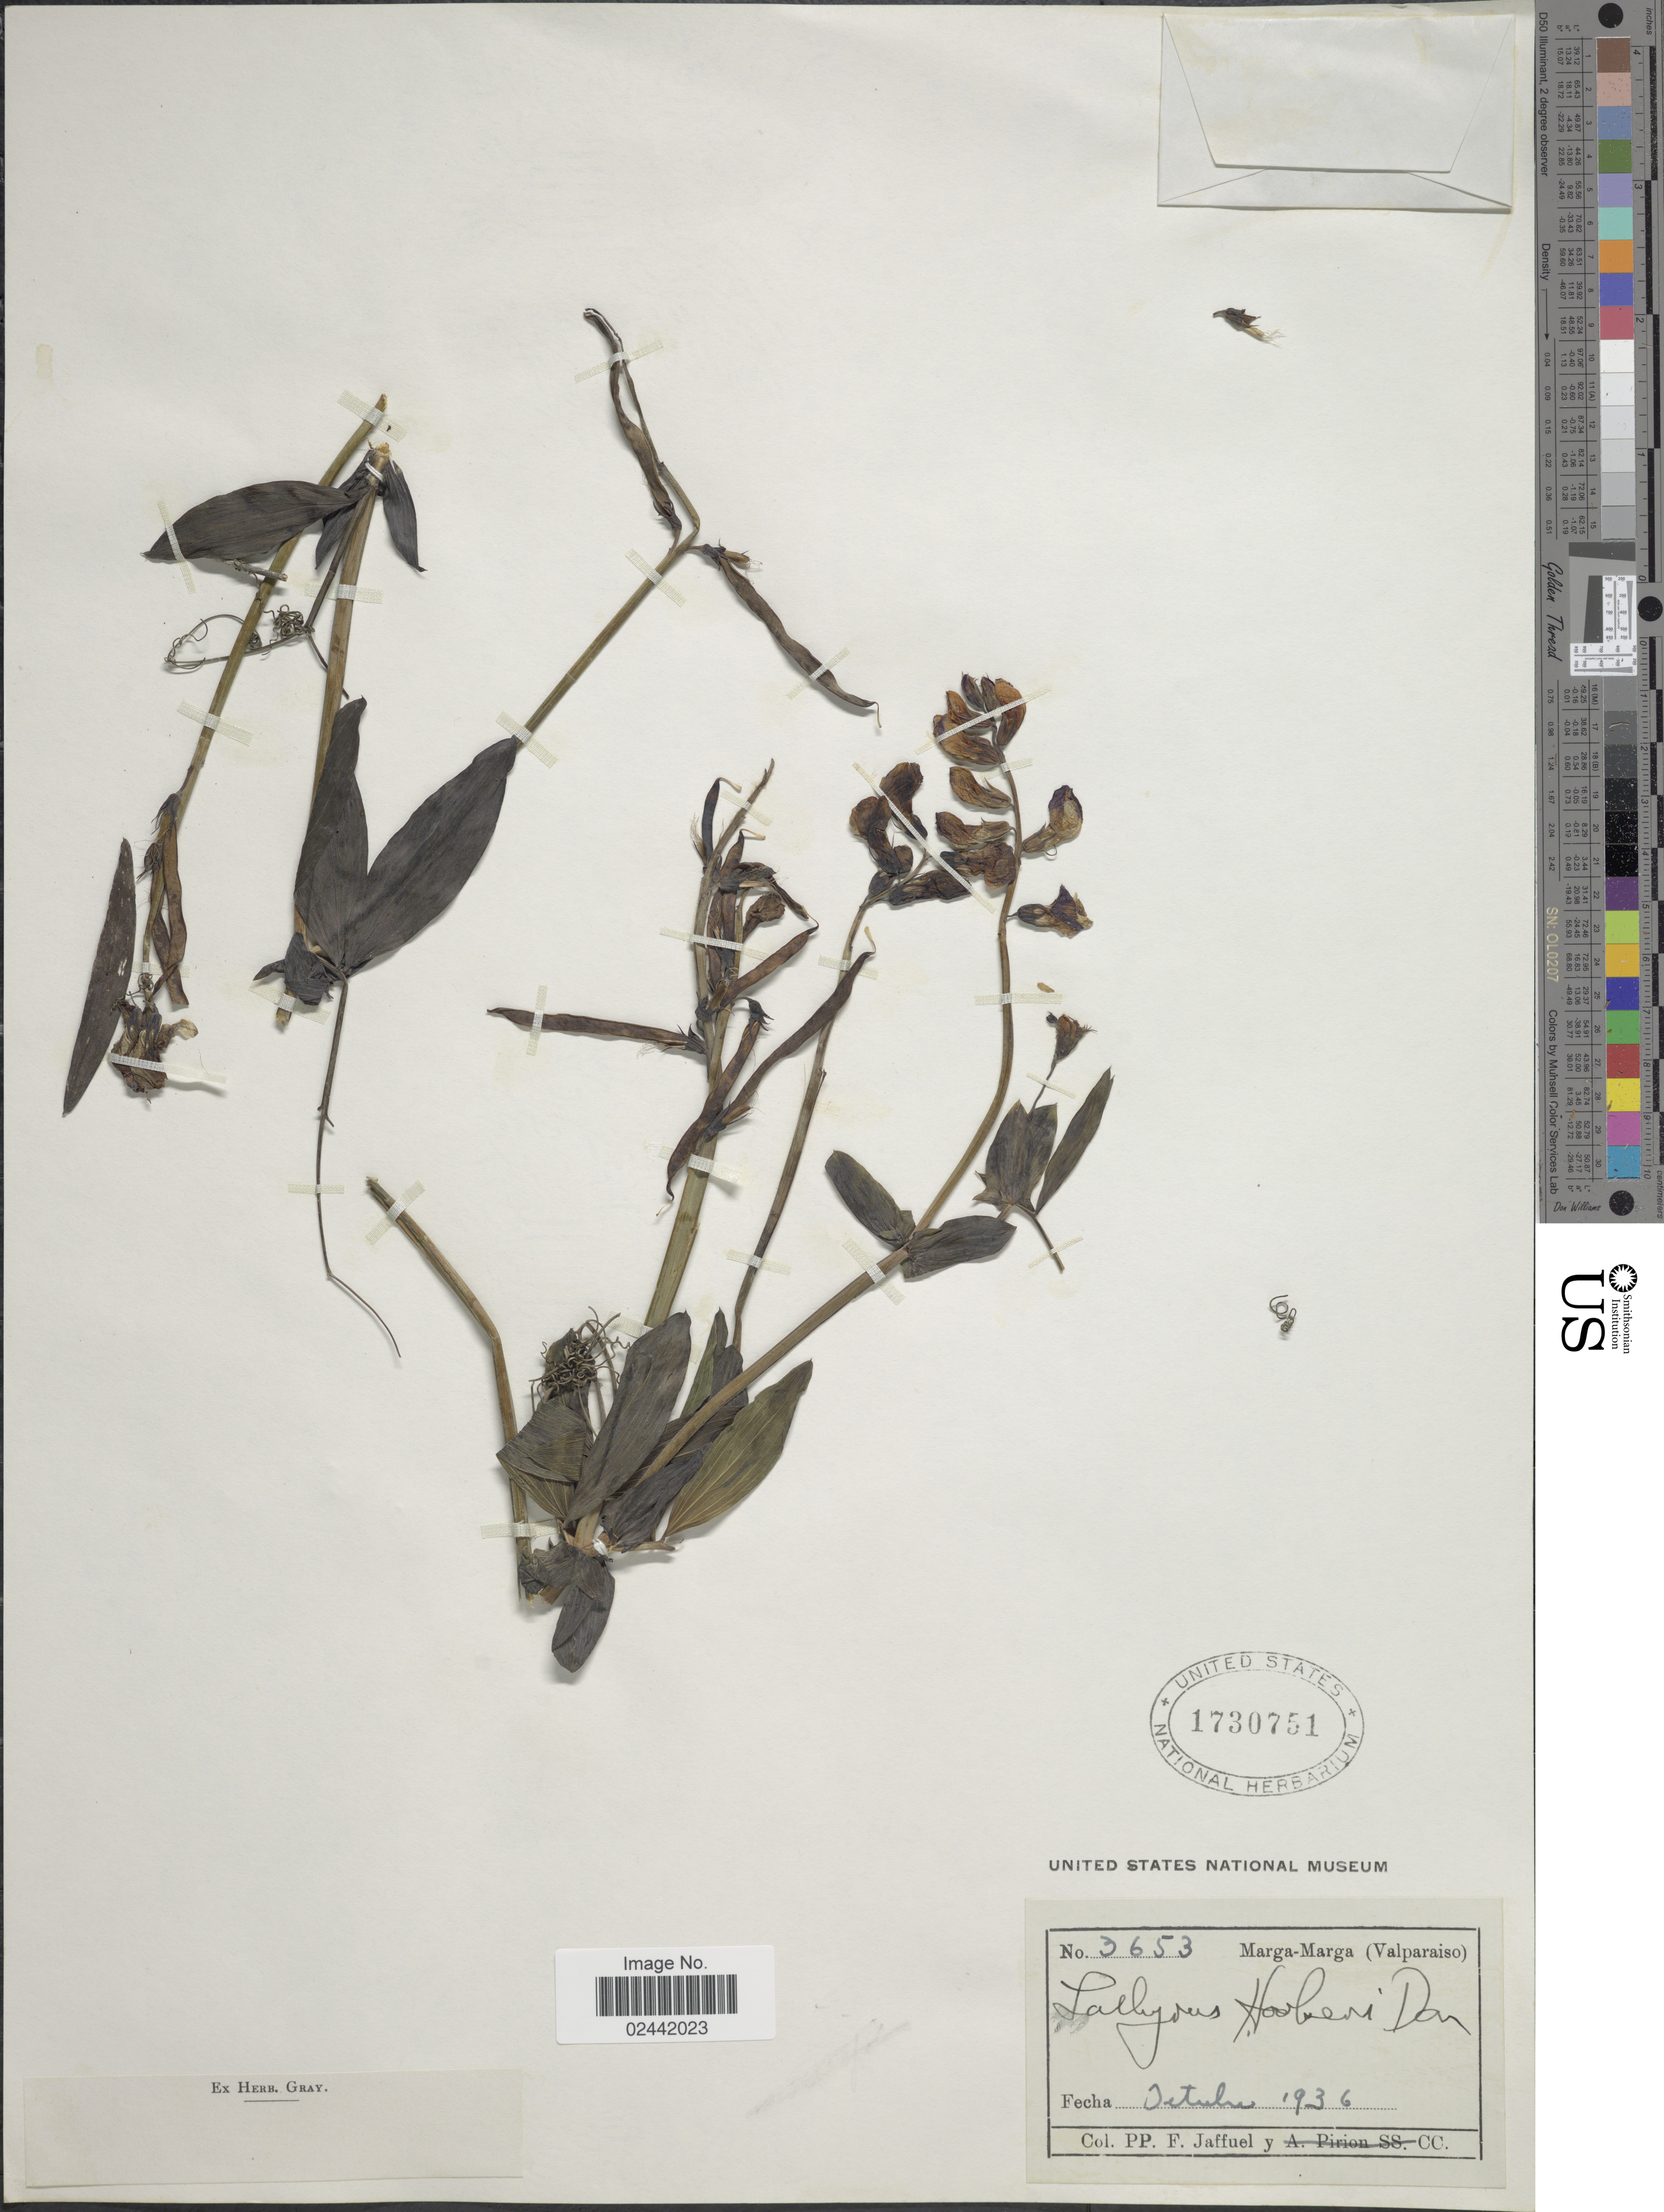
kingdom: Plantae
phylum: Tracheophyta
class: Magnoliopsida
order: Fabales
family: Fabaceae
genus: Lathyrus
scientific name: Lathyrus hookeri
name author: G. Don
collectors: F. Jaffuel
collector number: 3653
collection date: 1936-10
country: Chile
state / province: Valparaíso (V)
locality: Marga-Marga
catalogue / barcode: US 1730751